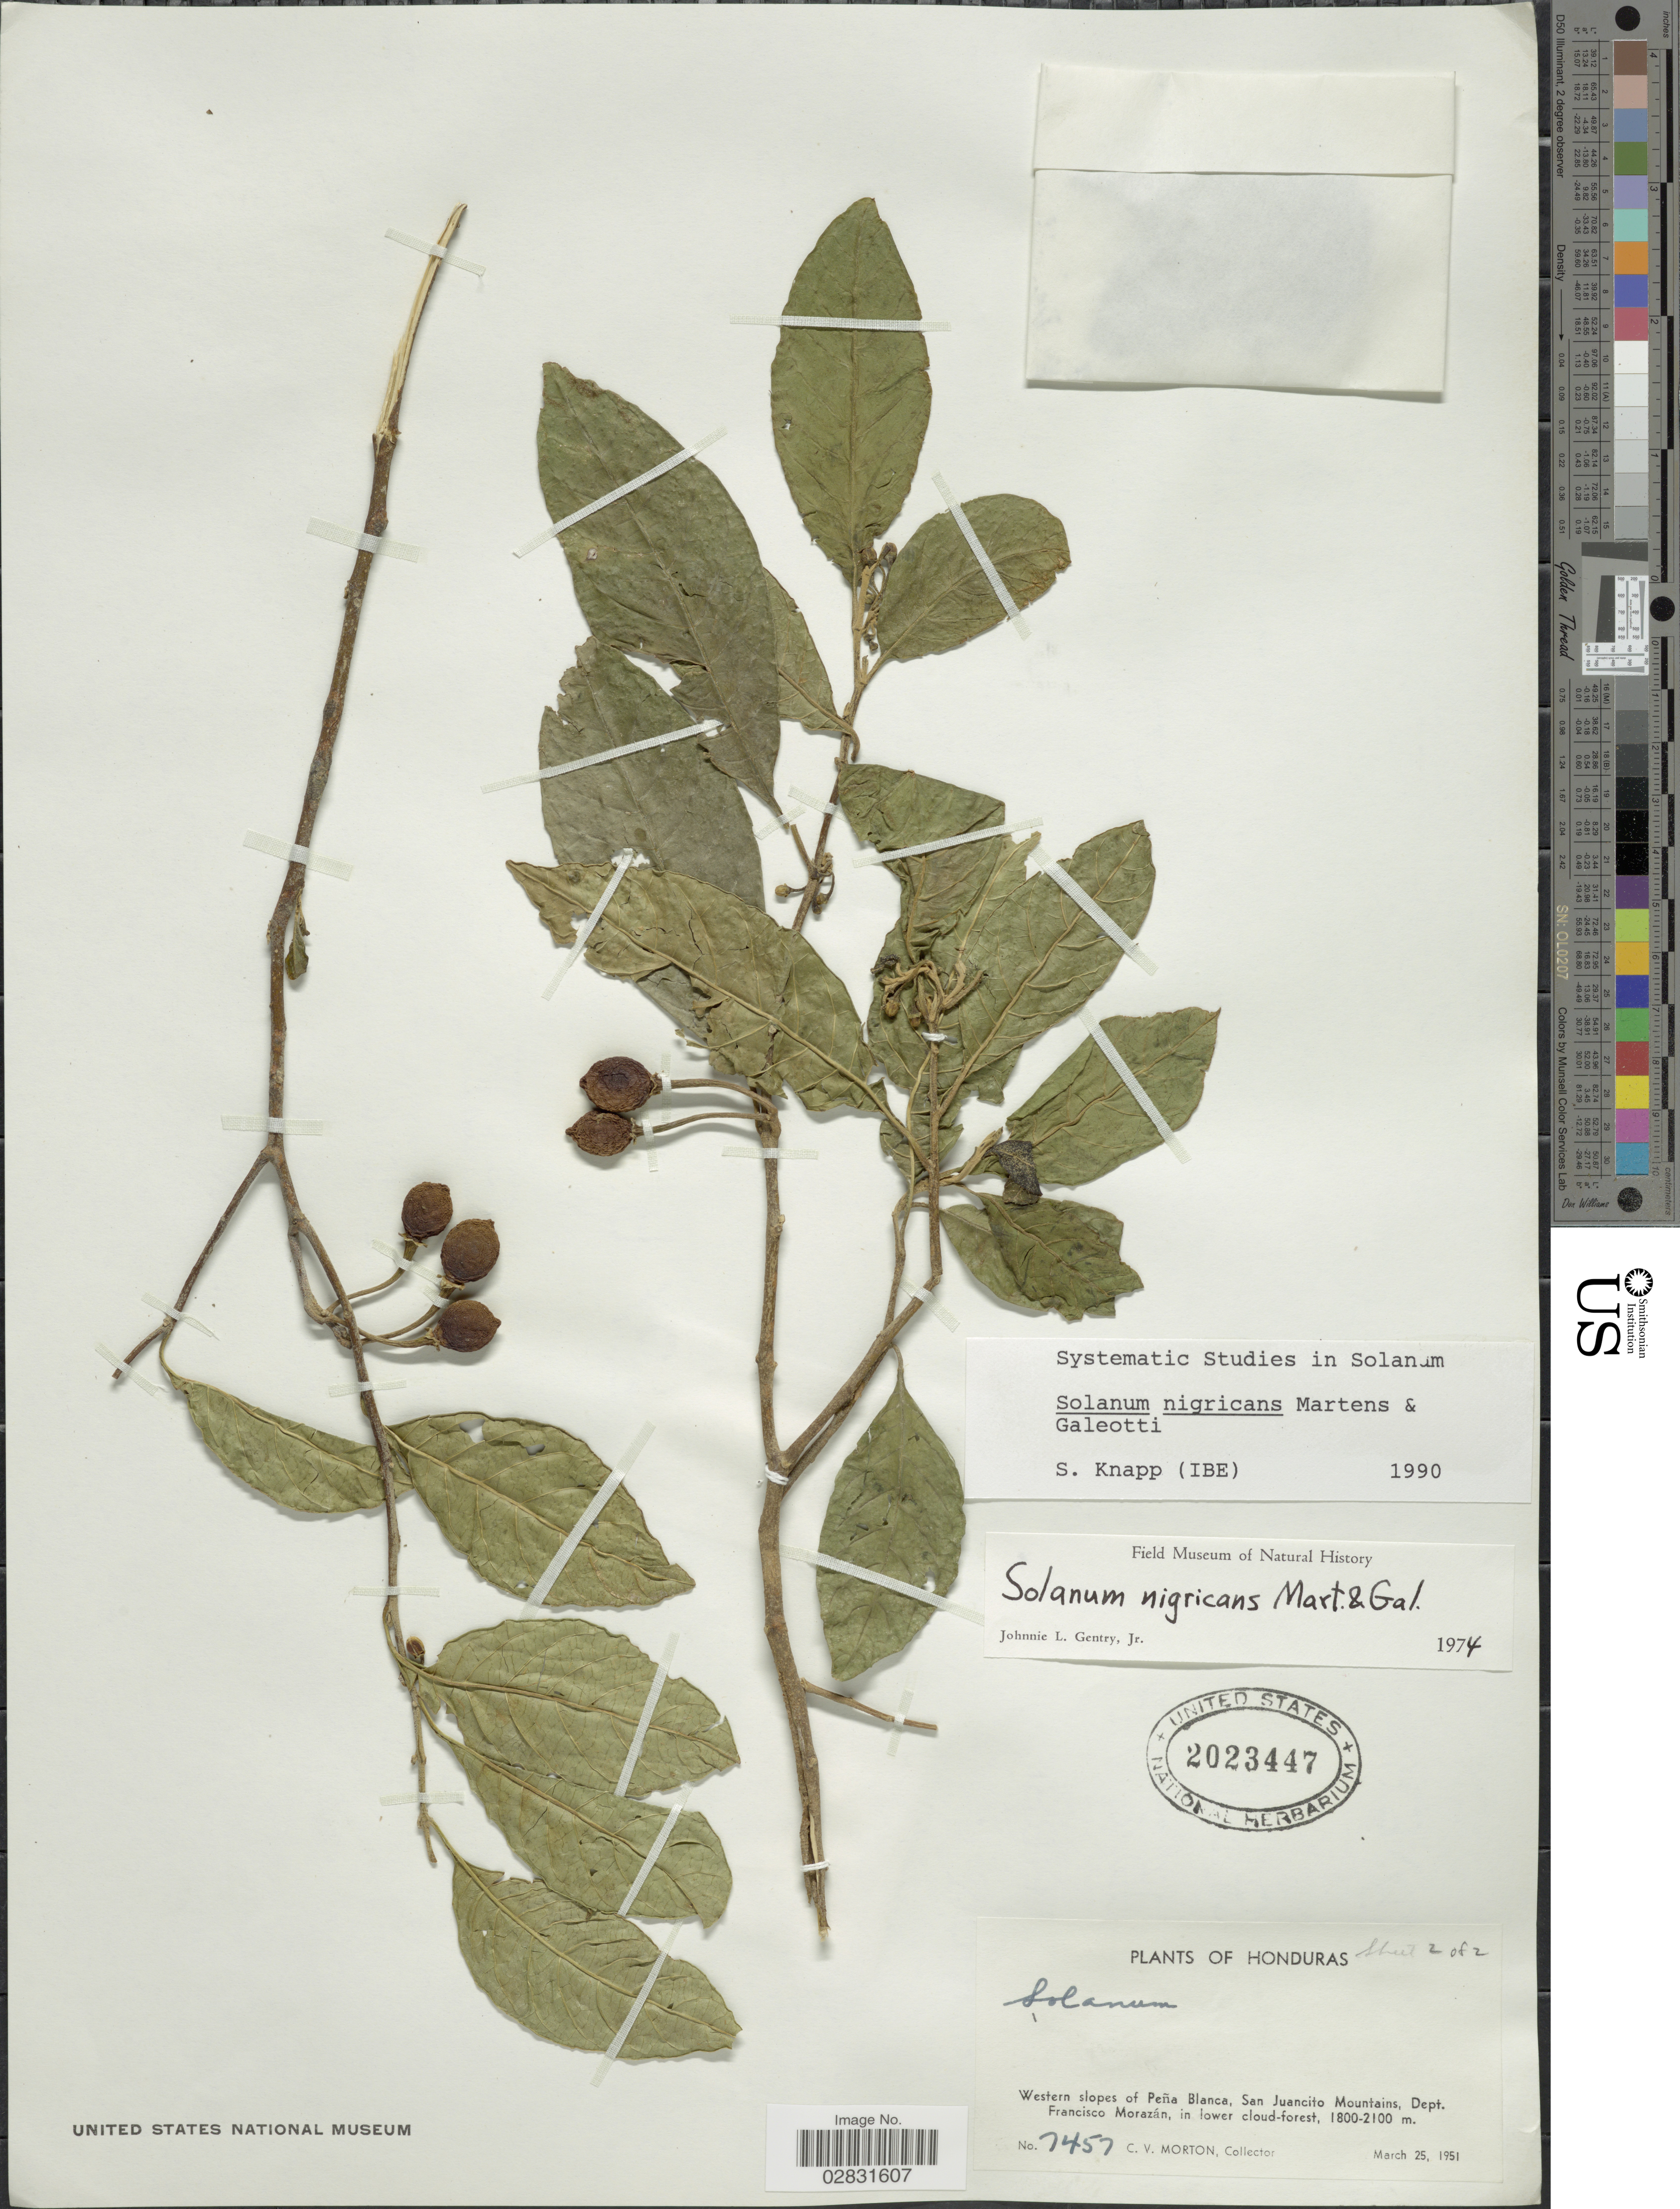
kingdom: Plantae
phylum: Tracheophyta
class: Magnoliopsida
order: Solanales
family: Solanaceae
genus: Solanum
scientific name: Solanum nigricans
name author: M. Martens & Galeotti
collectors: C. V. Morton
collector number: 7457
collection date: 1951-03-25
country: Honduras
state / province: Fco. Morazán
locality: Western slopes of Peña Blanca, San Juancito Mountains, Dept. Francisco Morazán.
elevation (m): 1800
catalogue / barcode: US 2023447